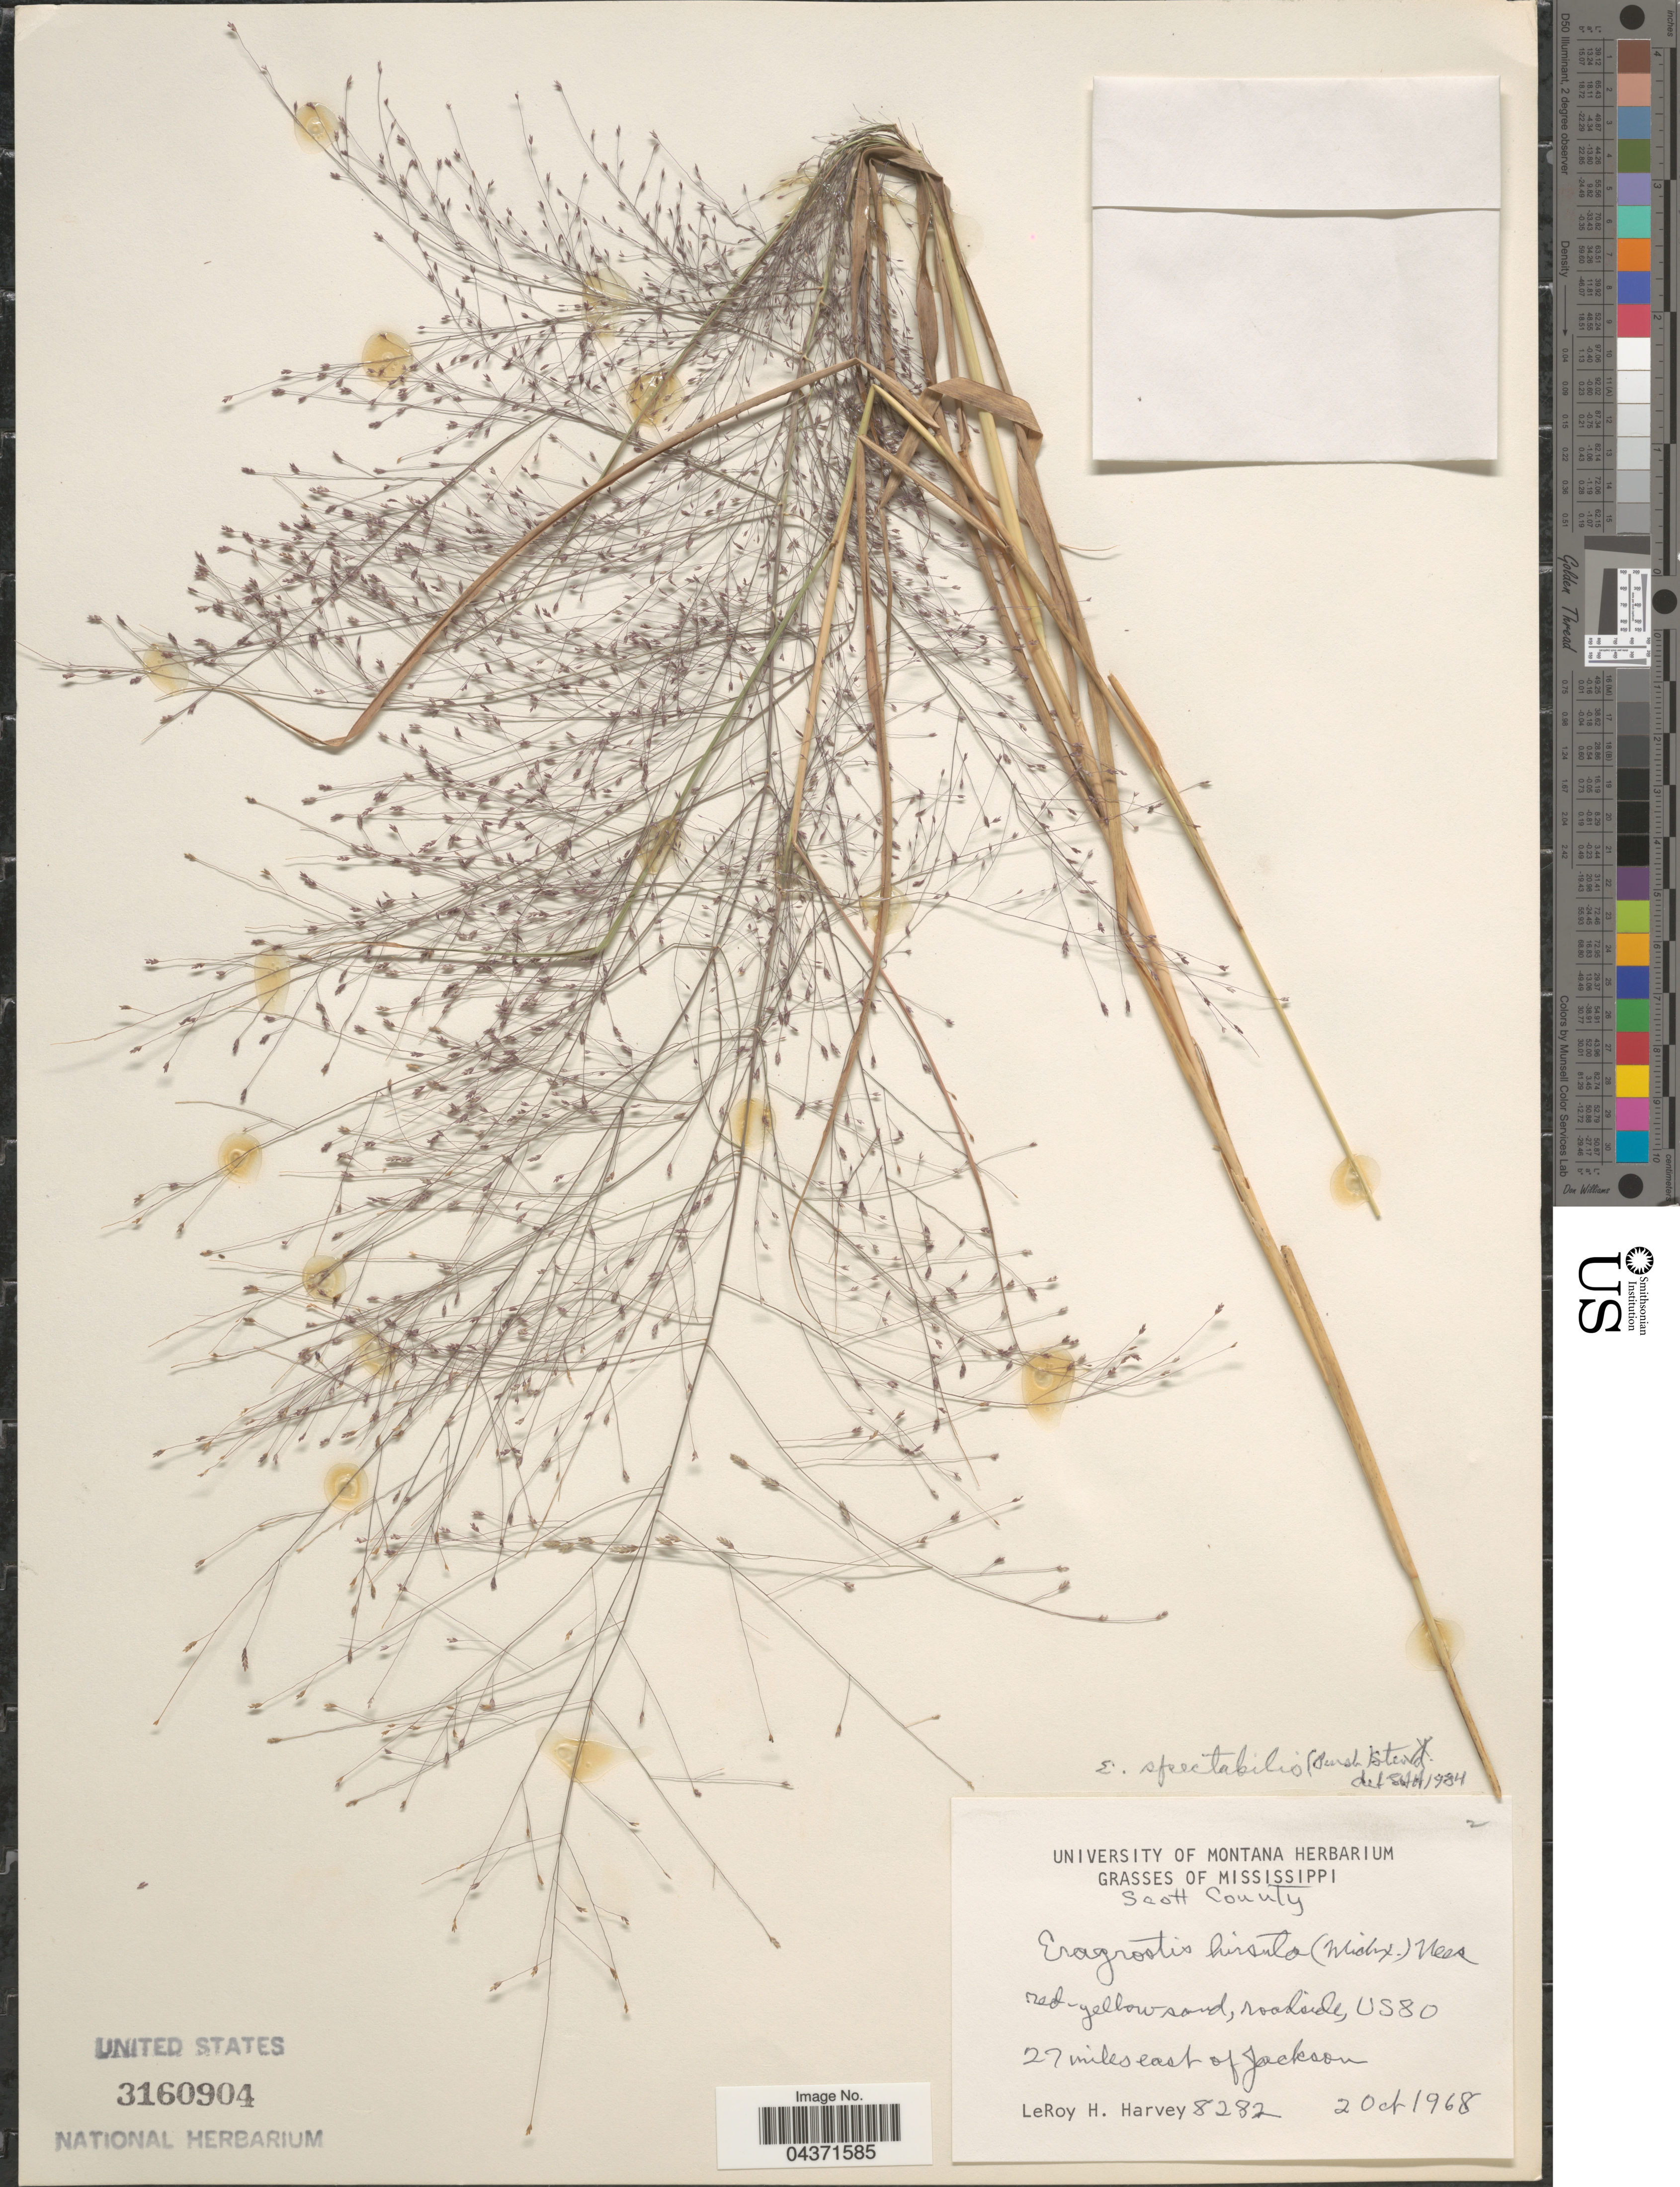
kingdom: Plantae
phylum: Tracheophyta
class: Liliopsida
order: Poales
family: Poaceae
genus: Eragrostis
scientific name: Eragrostis spectabilis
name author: (Pursh) Steud.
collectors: L. H. Harvey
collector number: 8282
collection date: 1968-10-02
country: United States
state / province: Mississippi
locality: Scott County. Red-yellow sand, roadside, US80. 27 miles east of Jackson.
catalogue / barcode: US 3160904